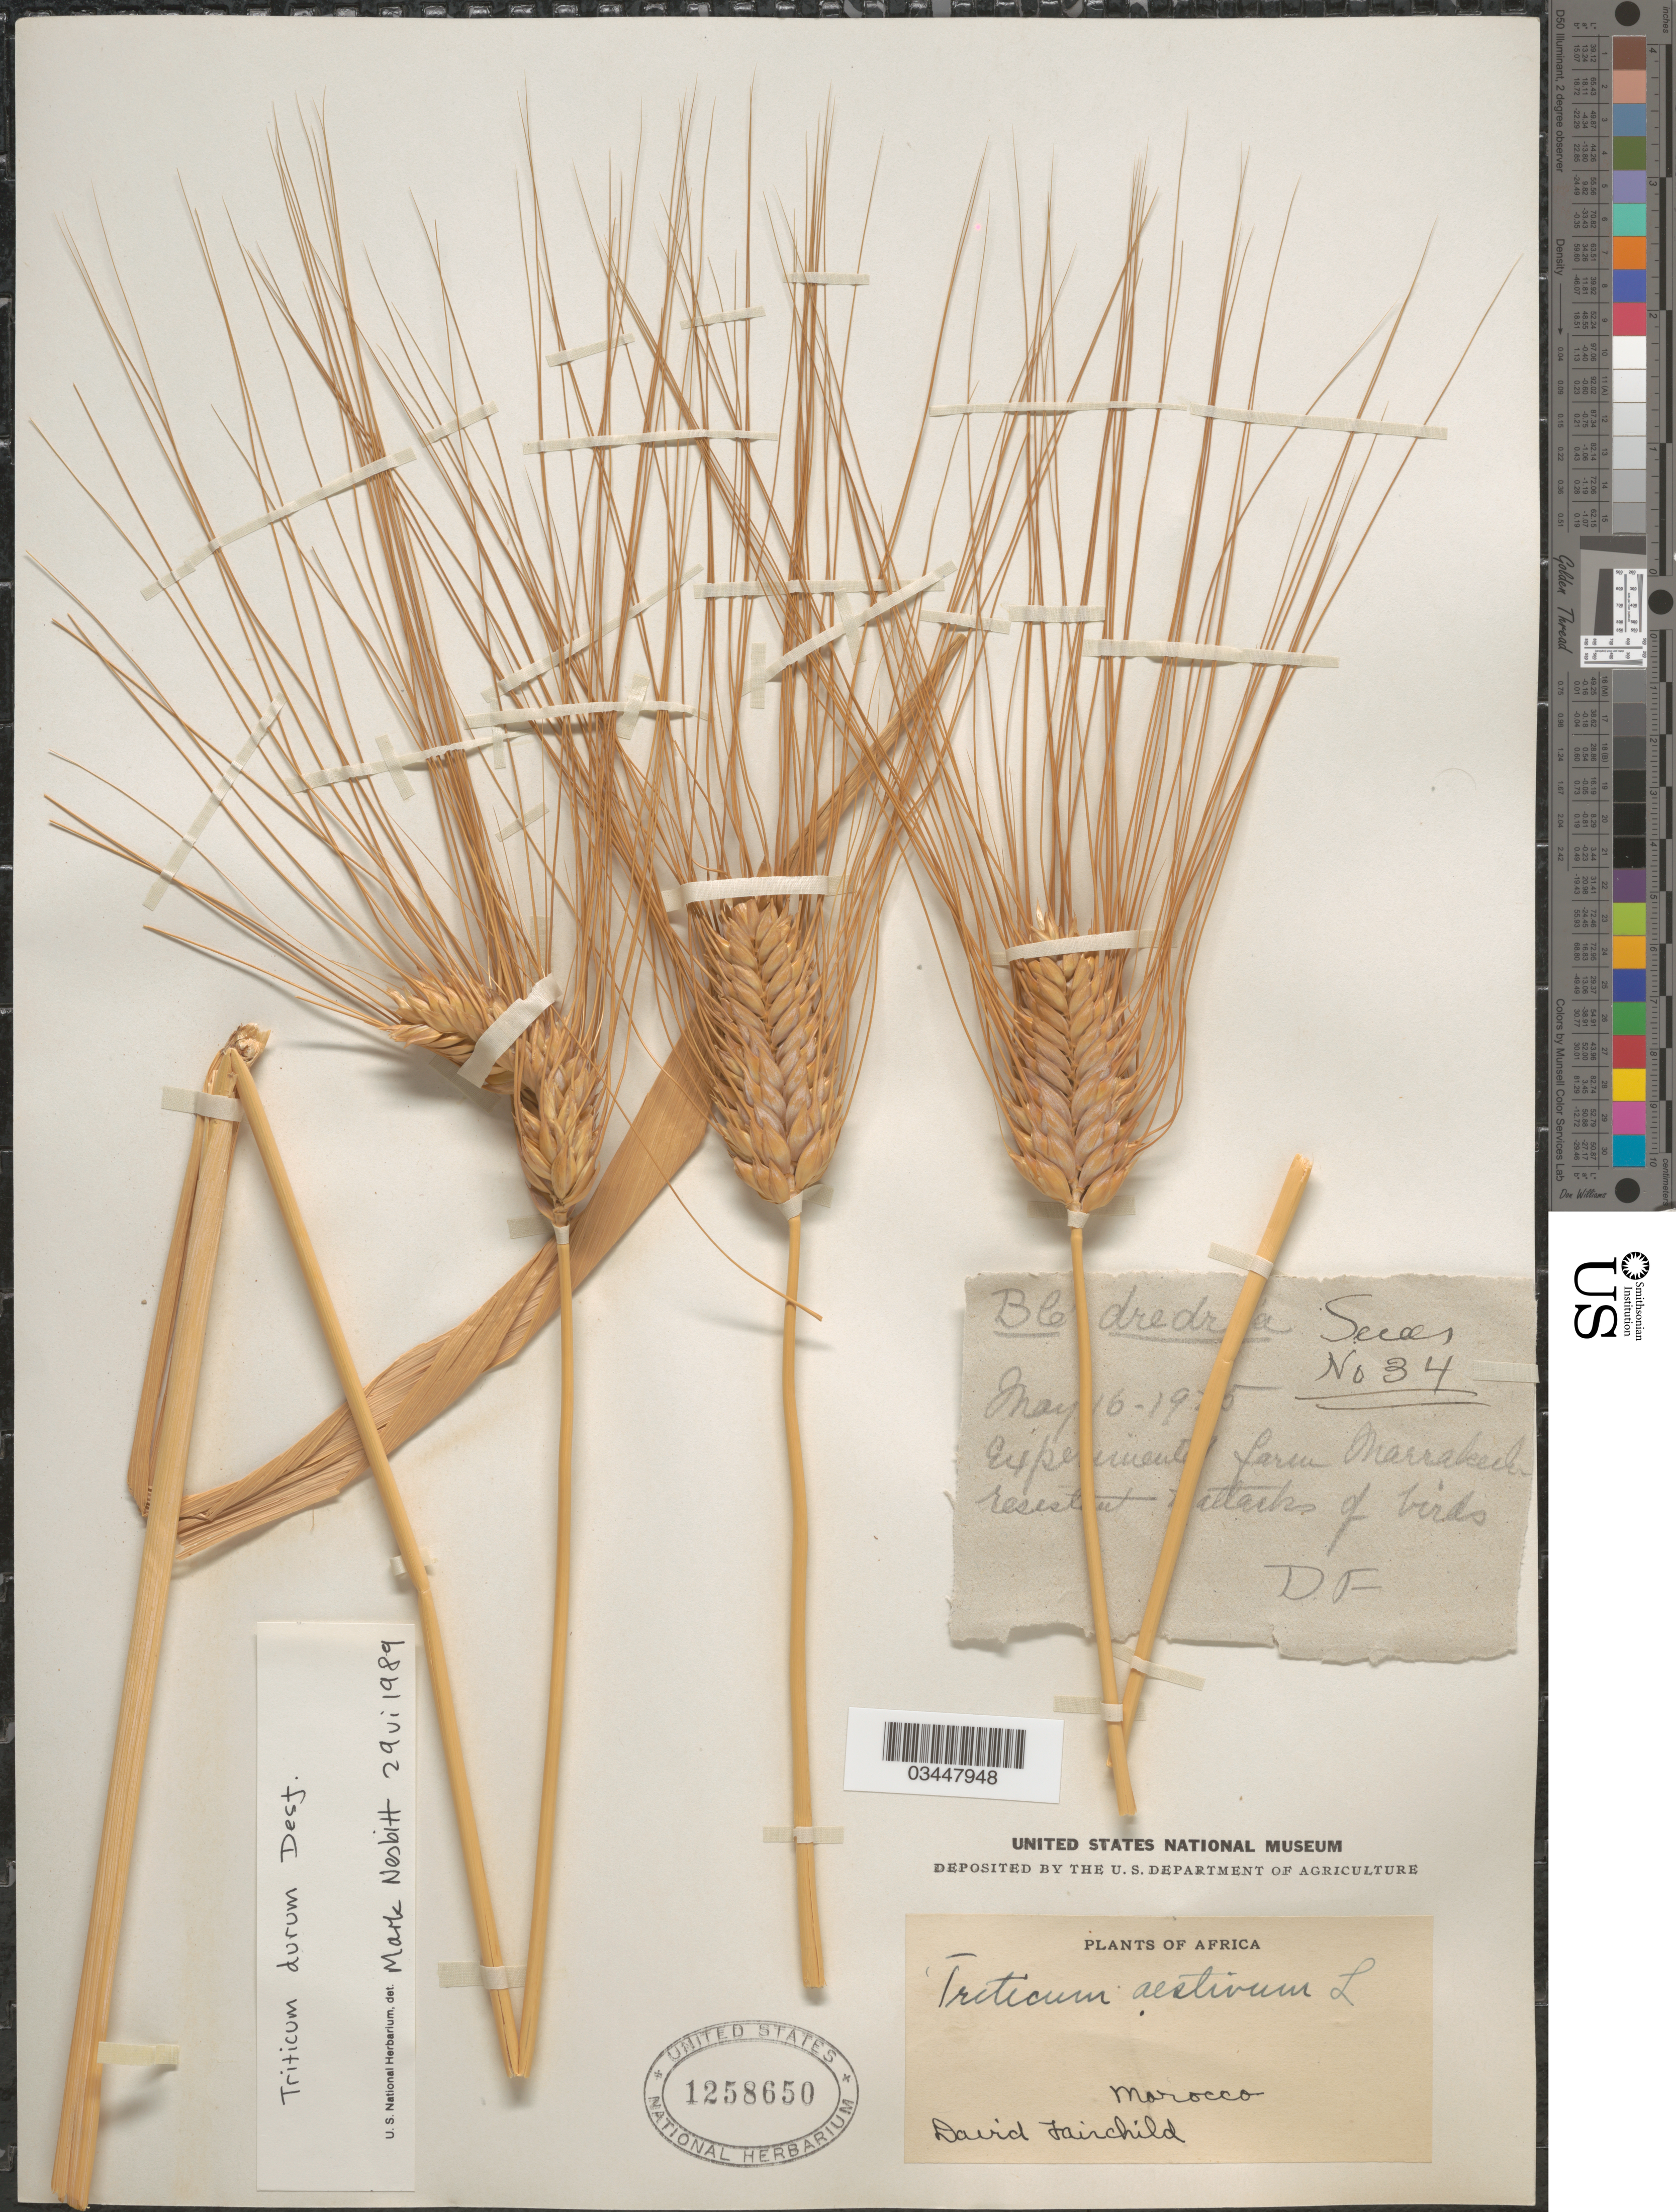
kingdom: Plantae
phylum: Tracheophyta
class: Liliopsida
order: Poales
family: Poaceae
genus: Triticum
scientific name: Triticum durum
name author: Desf.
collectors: D. Fairchild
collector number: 34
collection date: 1925-05-16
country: Morocco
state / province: Marrakech-Tensift-Al Haouz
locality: Experimental farm Marrakech.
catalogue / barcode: US 1258650